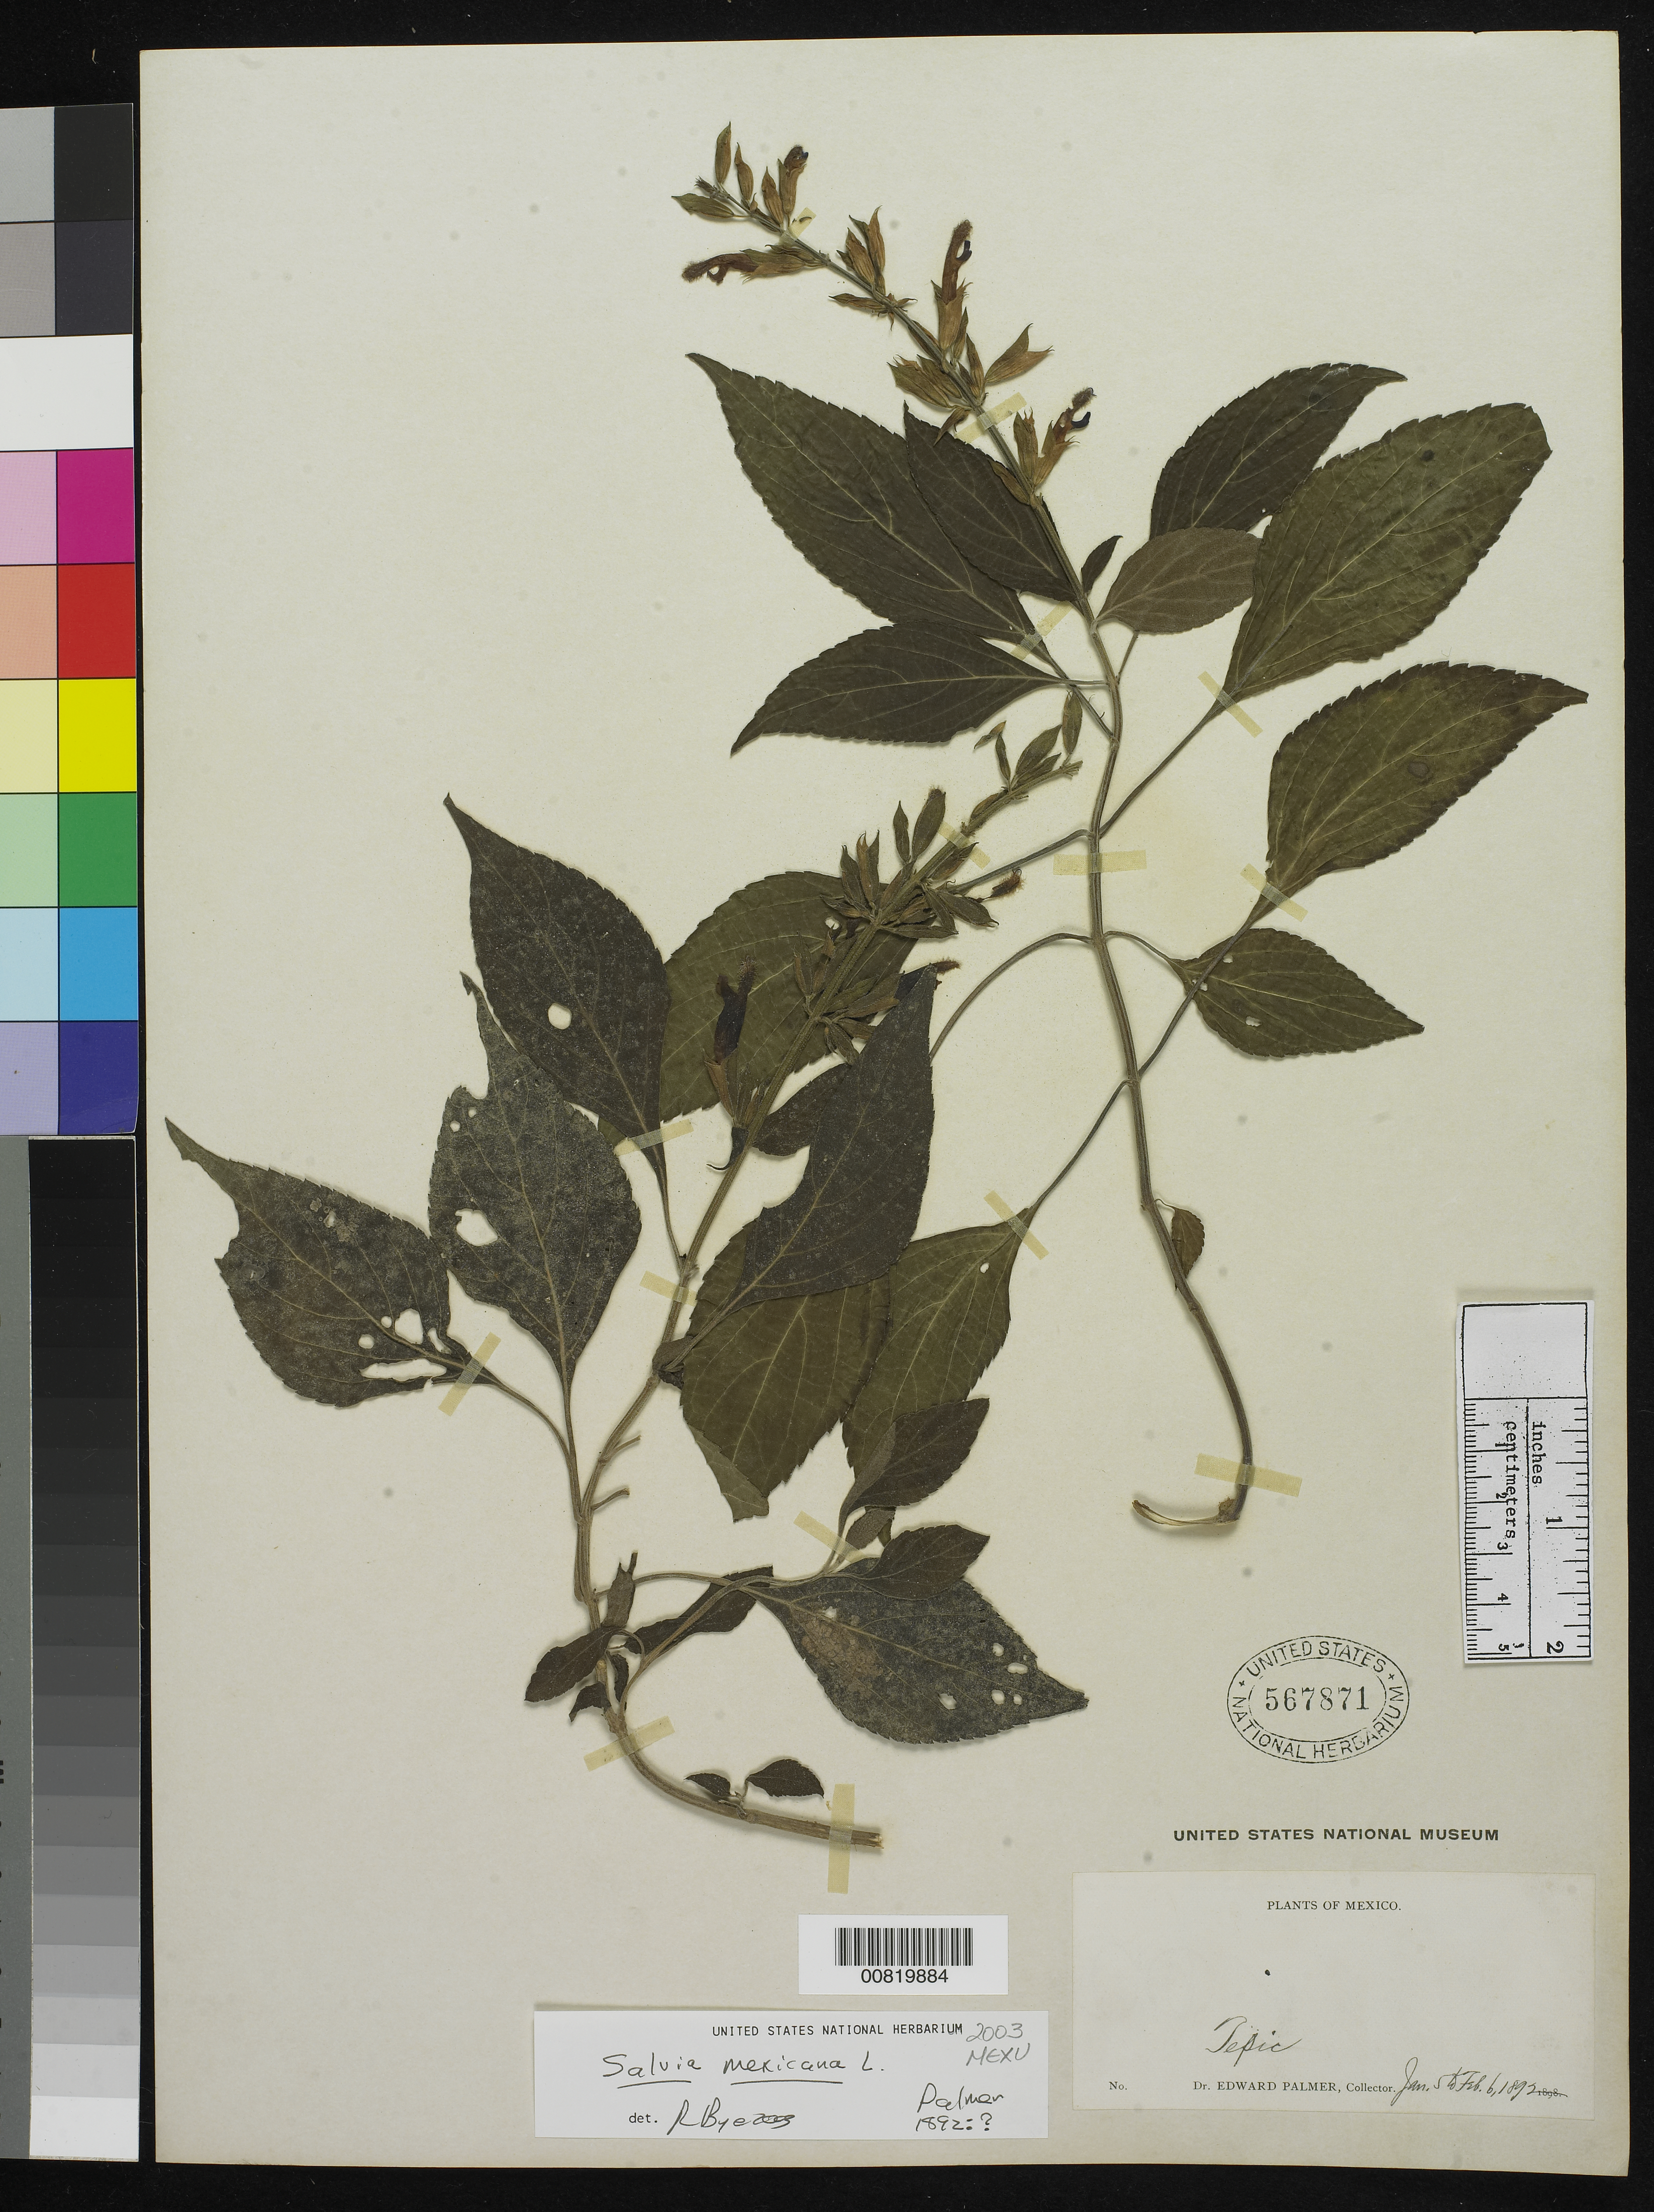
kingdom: Plantae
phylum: Tracheophyta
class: Magnoliopsida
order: Lamiales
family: Lamiaceae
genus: Salvia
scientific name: Salvia mexicana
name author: L.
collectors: E. Palmer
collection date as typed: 05 Jan 1892 to 06 Feb 1892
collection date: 1892-01-05/1892-02-06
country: Mexico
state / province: Nayarit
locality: Tepic, Nayarit.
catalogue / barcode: US 567871